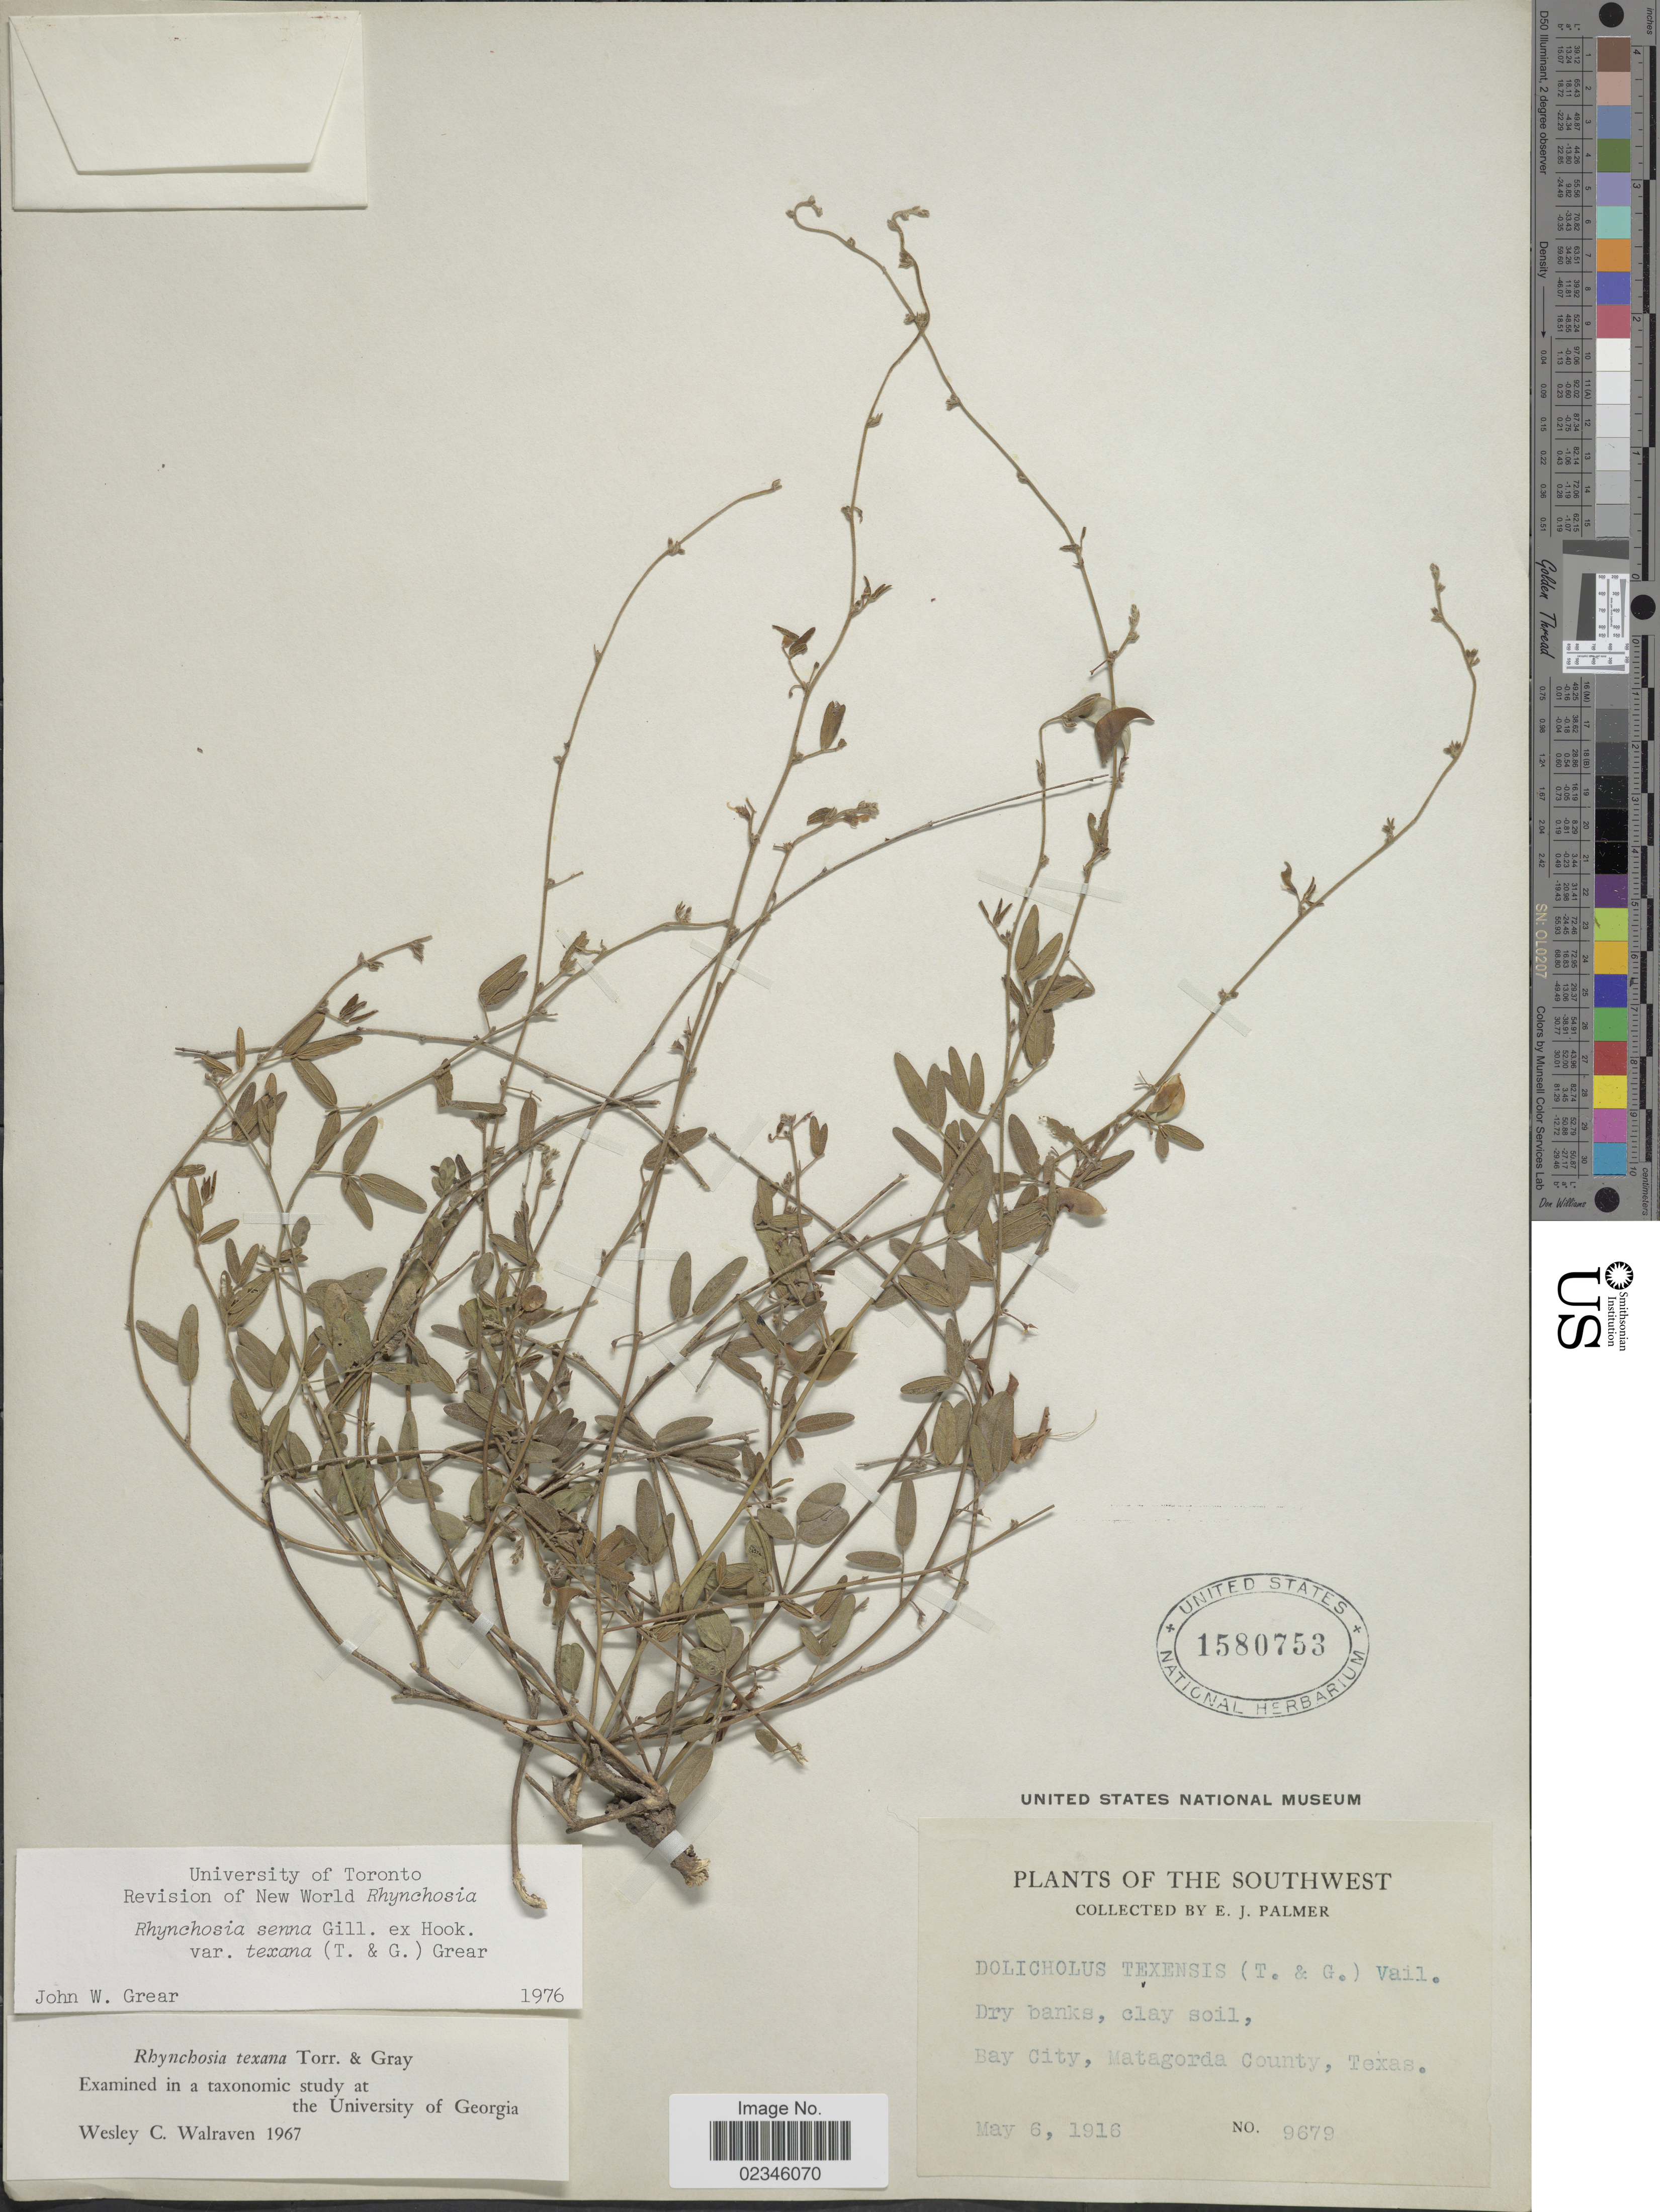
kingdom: Plantae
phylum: Tracheophyta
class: Magnoliopsida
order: Fabales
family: Fabaceae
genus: Rhynchosia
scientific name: Rhynchosia senna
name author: Gillies ex Hook.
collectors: E. J. Palmer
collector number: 9679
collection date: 1916-05-06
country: United States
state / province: Texas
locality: Southwest, dry banks, Bay City, Matagorda County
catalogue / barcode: US 1580753